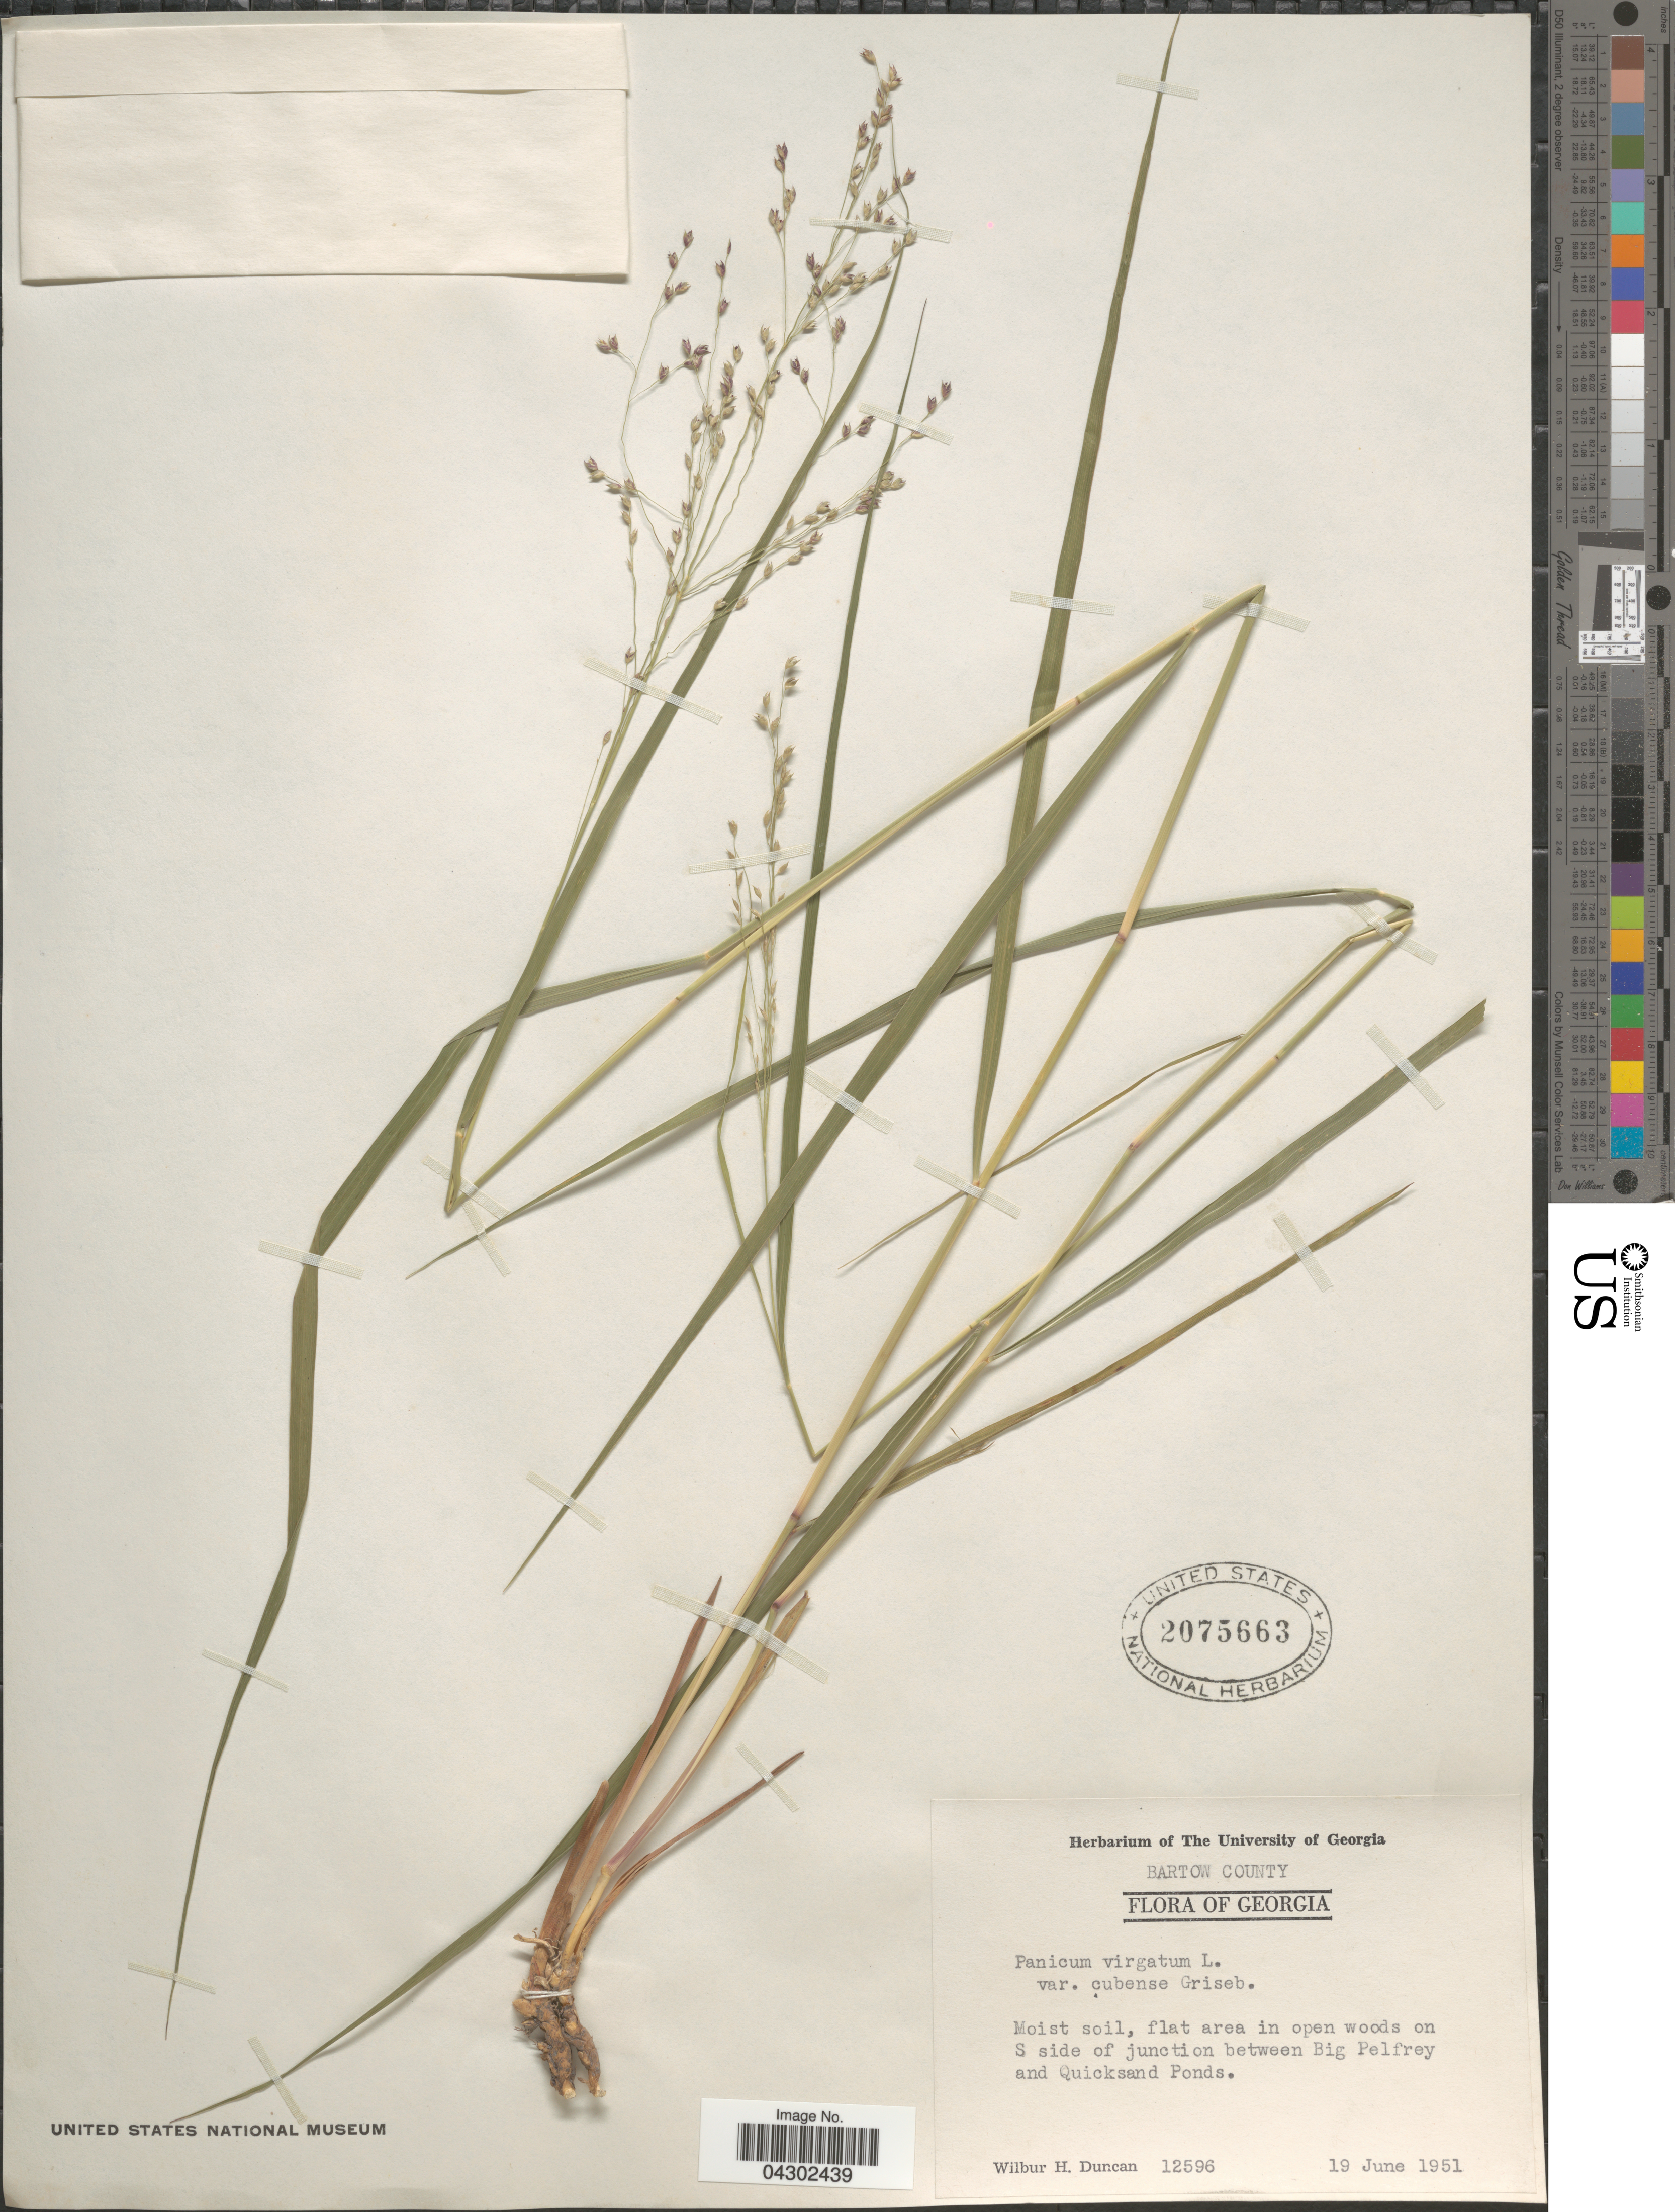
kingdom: Plantae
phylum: Tracheophyta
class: Liliopsida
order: Poales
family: Poaceae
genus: Panicum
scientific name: Panicum virgatum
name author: L.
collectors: W. H. Duncan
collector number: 12596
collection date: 1951-06-19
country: United States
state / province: Georgia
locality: Bartow County. Moist soil, flat area in open woods on S side of junction between Big Pelfrey and Quicksand Ponds.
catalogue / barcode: US 2075663